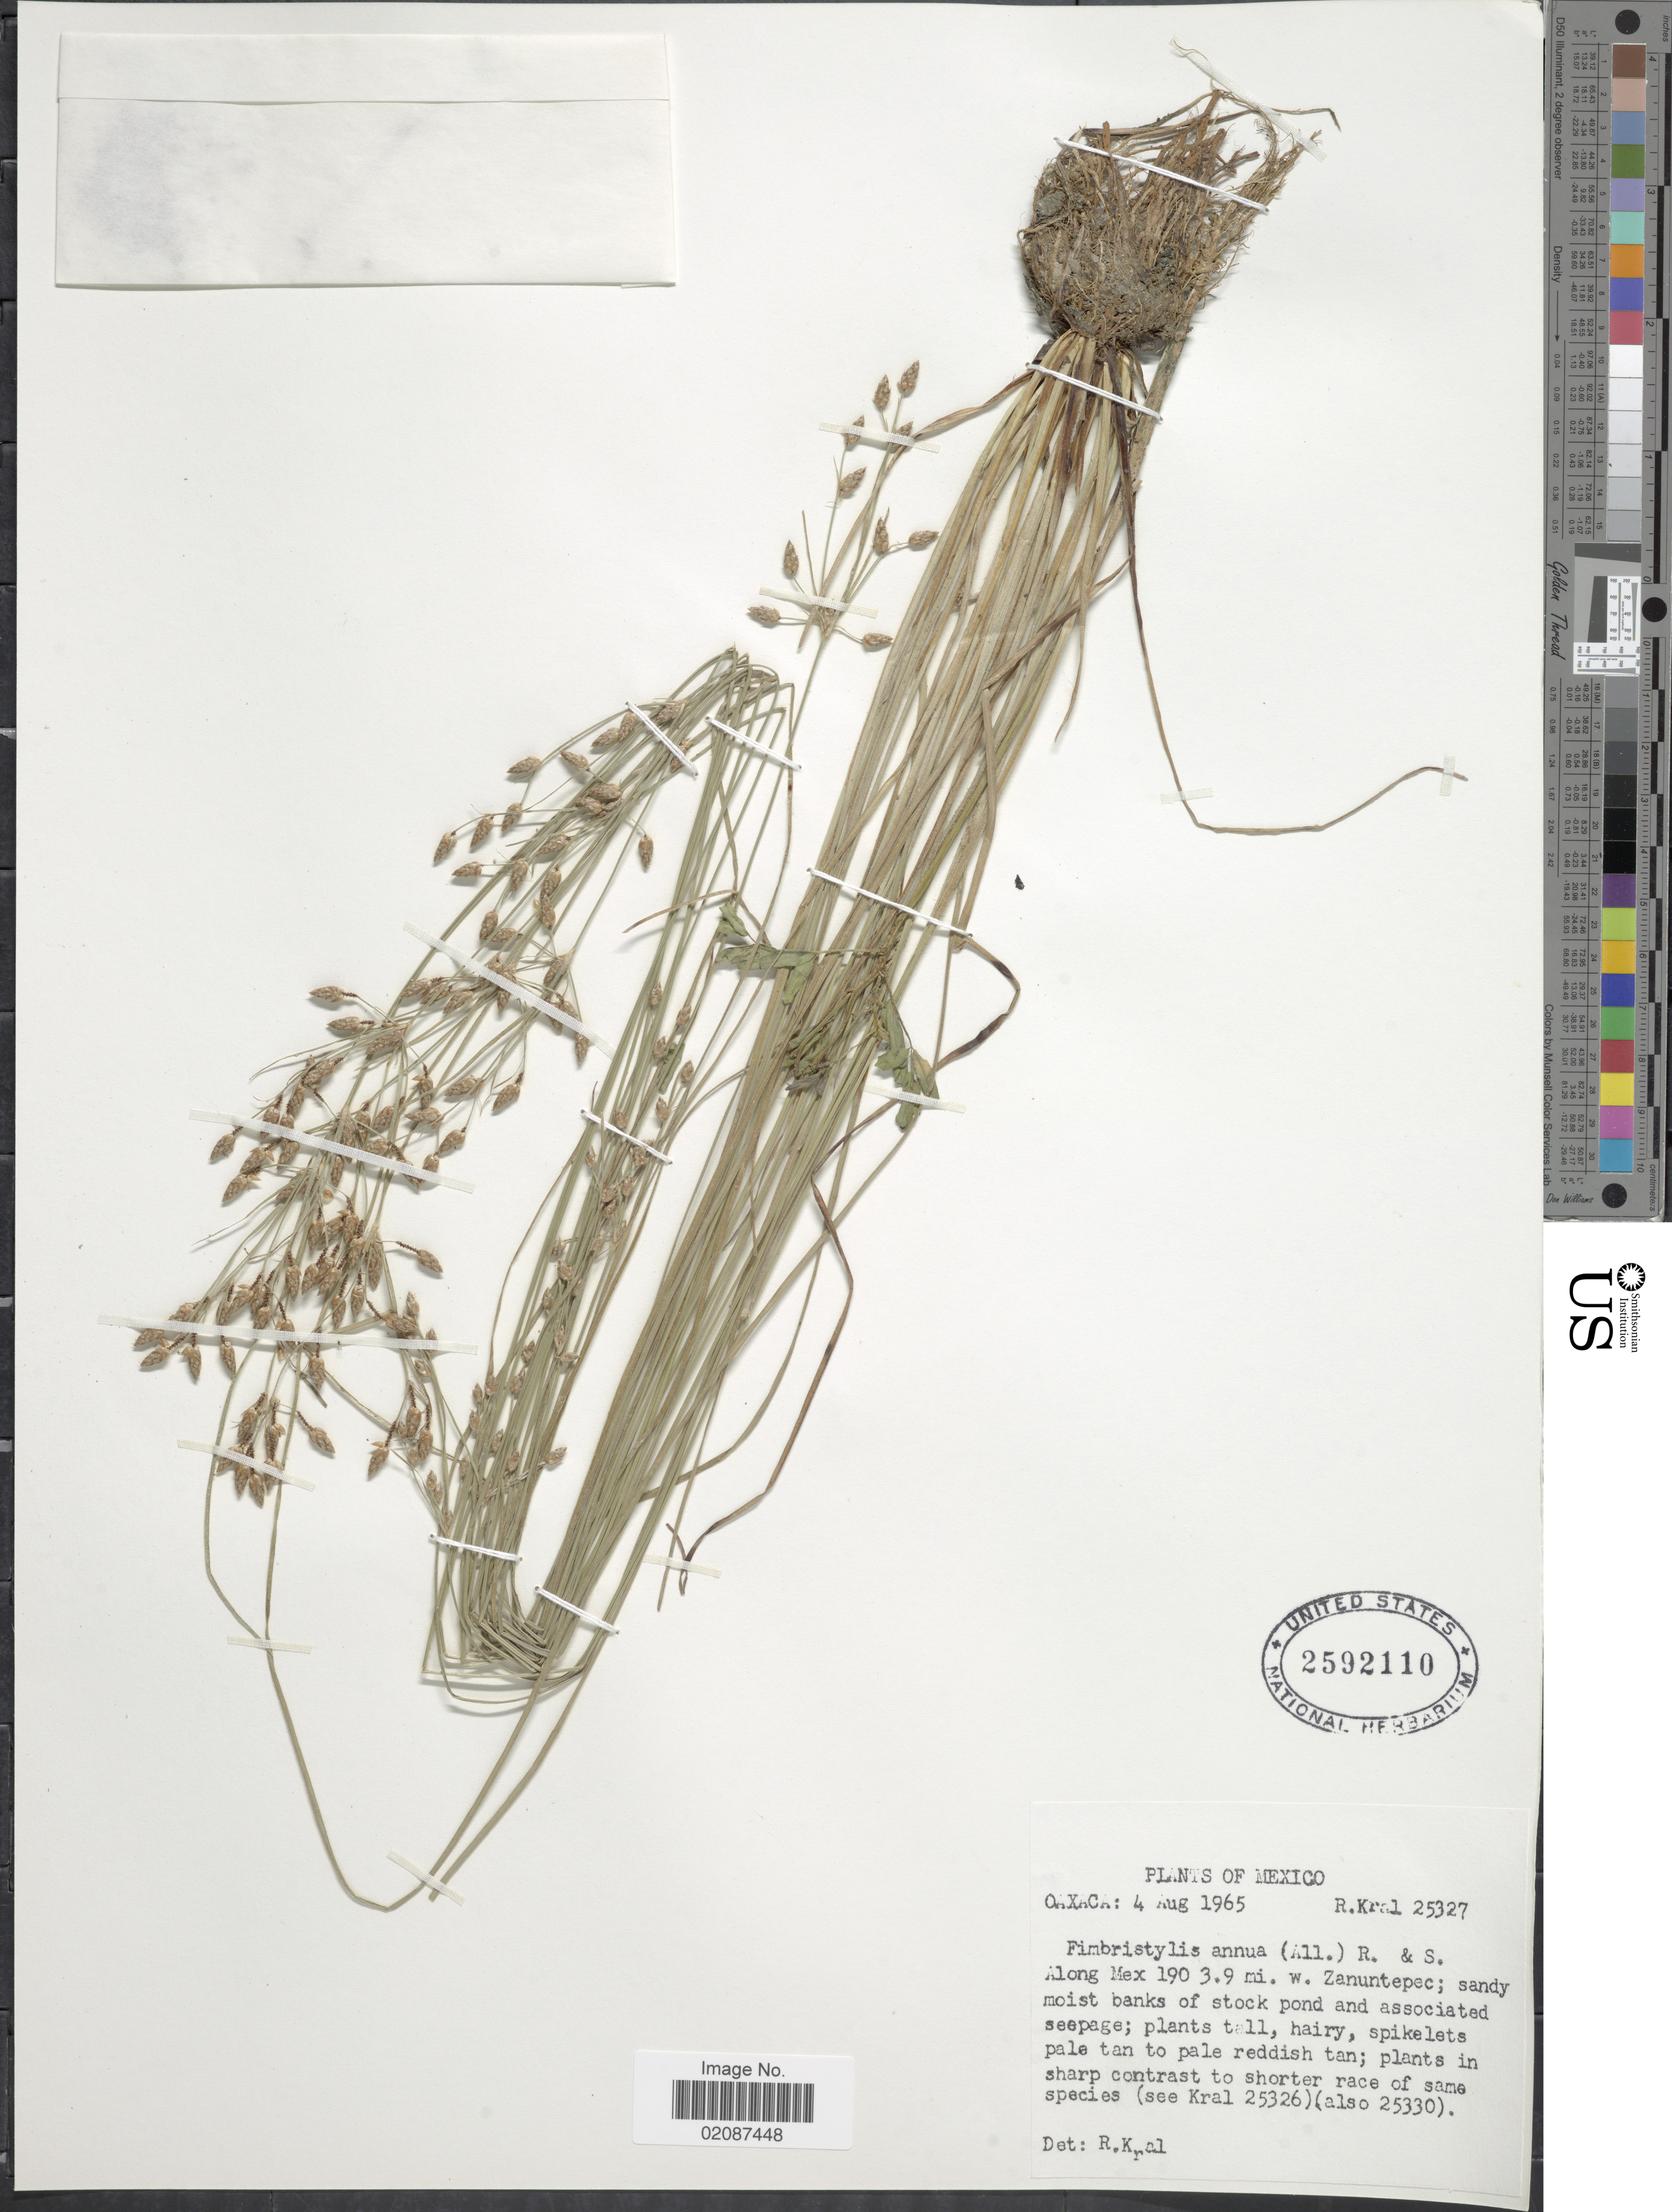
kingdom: Plantae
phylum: Tracheophyta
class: Liliopsida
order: Poales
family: Cyperaceae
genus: Fimbristylis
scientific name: Fimbristylis annua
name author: (All.) Roem. & Schult.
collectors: R. Kral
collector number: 25327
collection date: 1965-08-04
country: Mexico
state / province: Oaxaca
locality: Oaxaca, Along Mex 190, 3.9 mi. w. Zanuntepec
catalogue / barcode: US 2592110